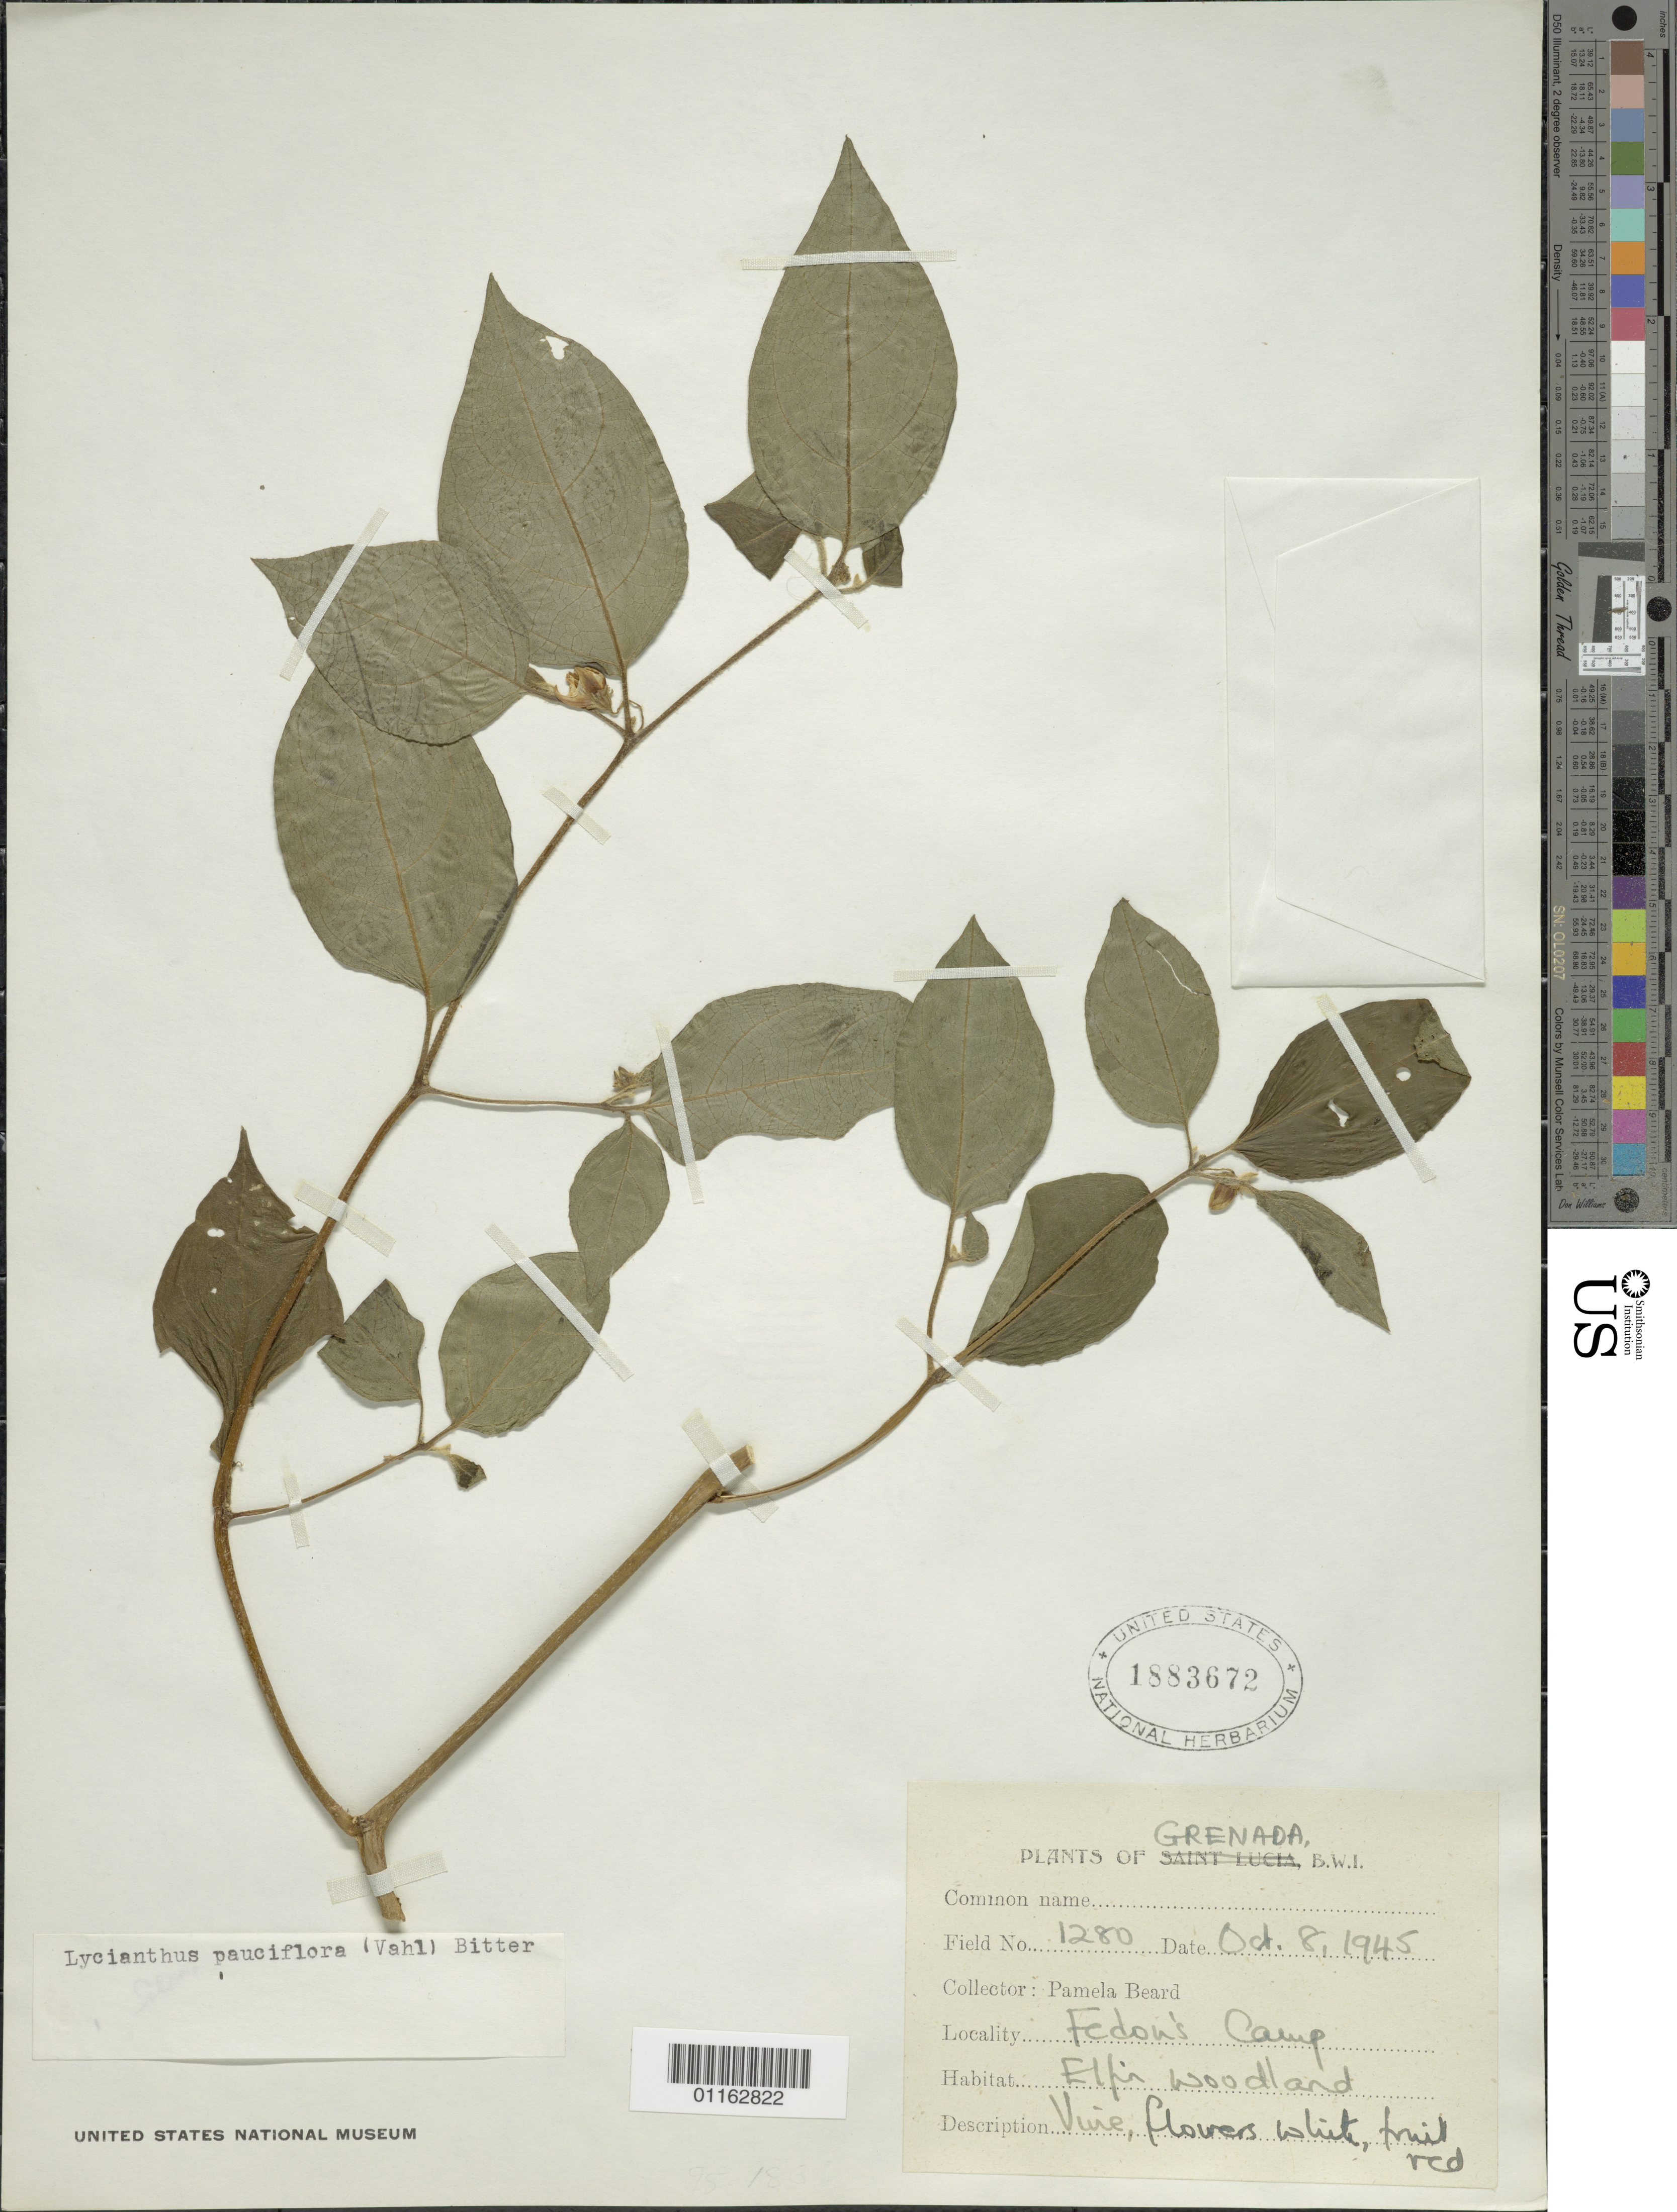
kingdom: Plantae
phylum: Tracheophyta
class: Magnoliopsida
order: Solanales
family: Solanaceae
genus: Lycianthes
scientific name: Lycianthes pauciflora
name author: (Vahl) Bitter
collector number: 1280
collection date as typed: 08 Oct 1945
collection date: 1945-10-08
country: Grenada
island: Grenada I.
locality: Fedon's Camp; elfin woodland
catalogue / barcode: US 1883672